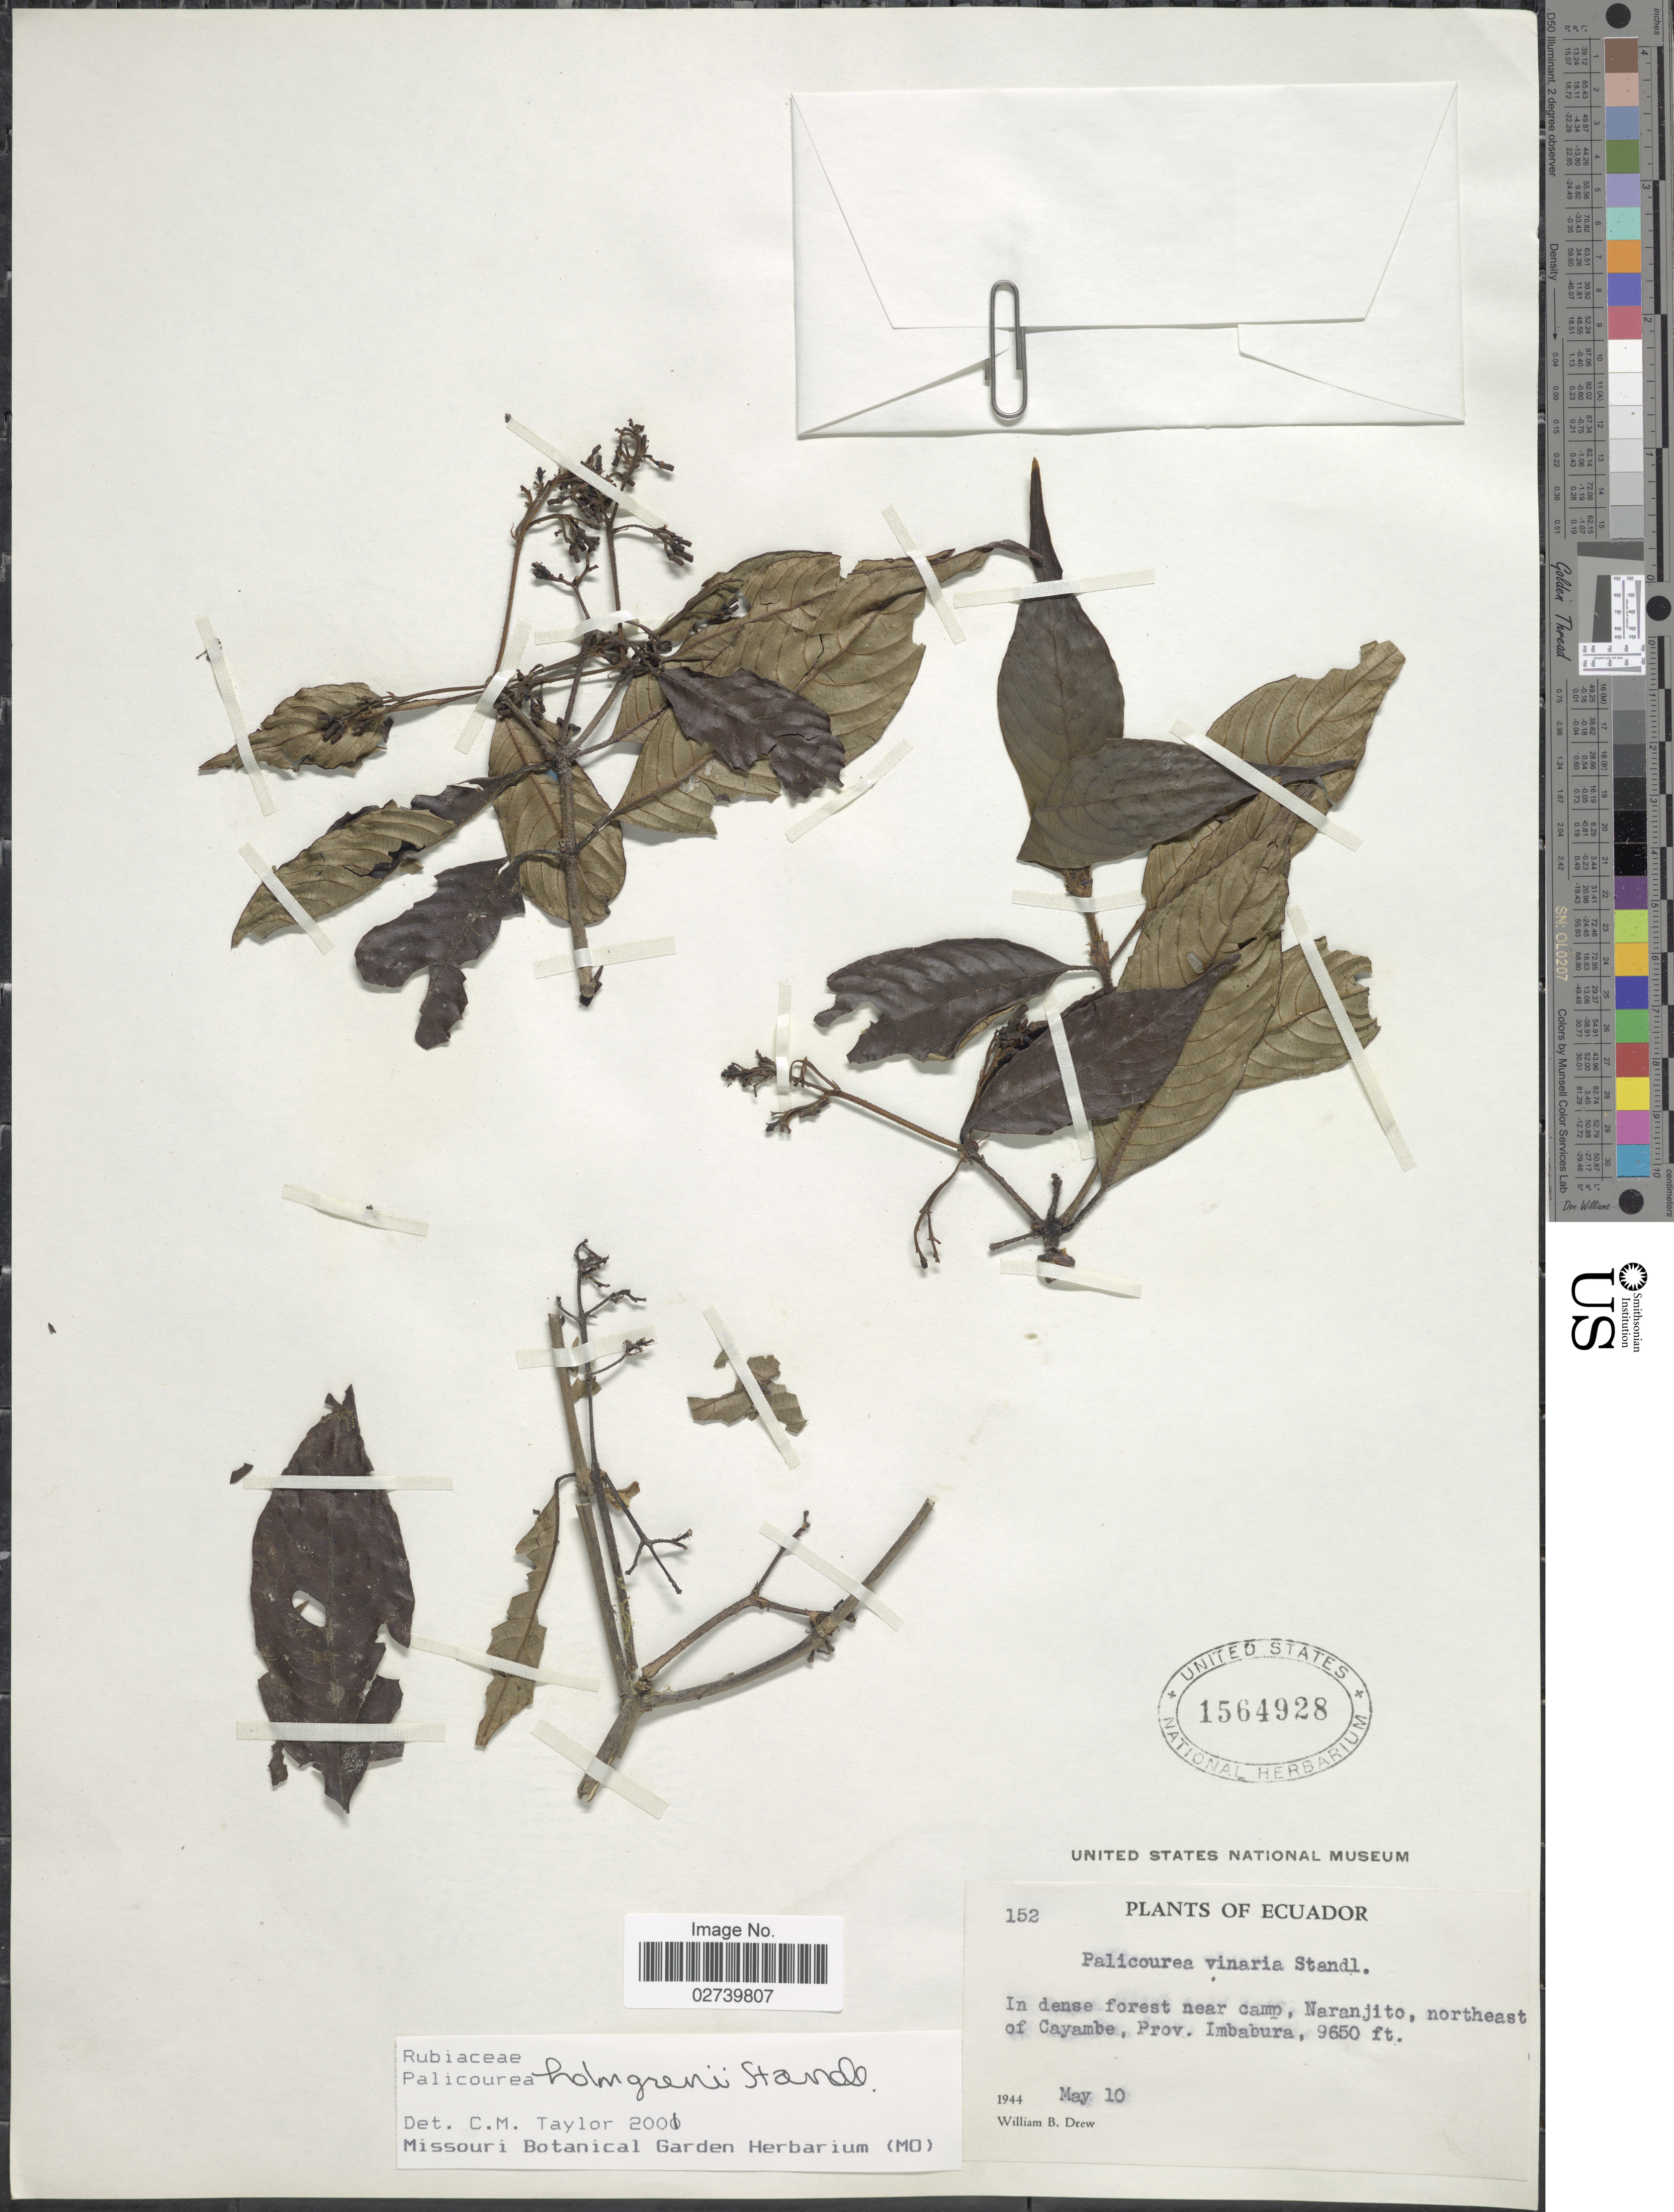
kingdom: Plantae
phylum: Tracheophyta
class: Magnoliopsida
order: Gentianales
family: Rubiaceae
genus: Palicourea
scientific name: Palicourea holmgrenii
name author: Standl.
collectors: W. B. Drew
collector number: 152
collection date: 1944-05-10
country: Ecuador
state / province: Imbabura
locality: Near camp, Naranjito, northeast of Cayambe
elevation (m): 2941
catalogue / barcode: US 1564928